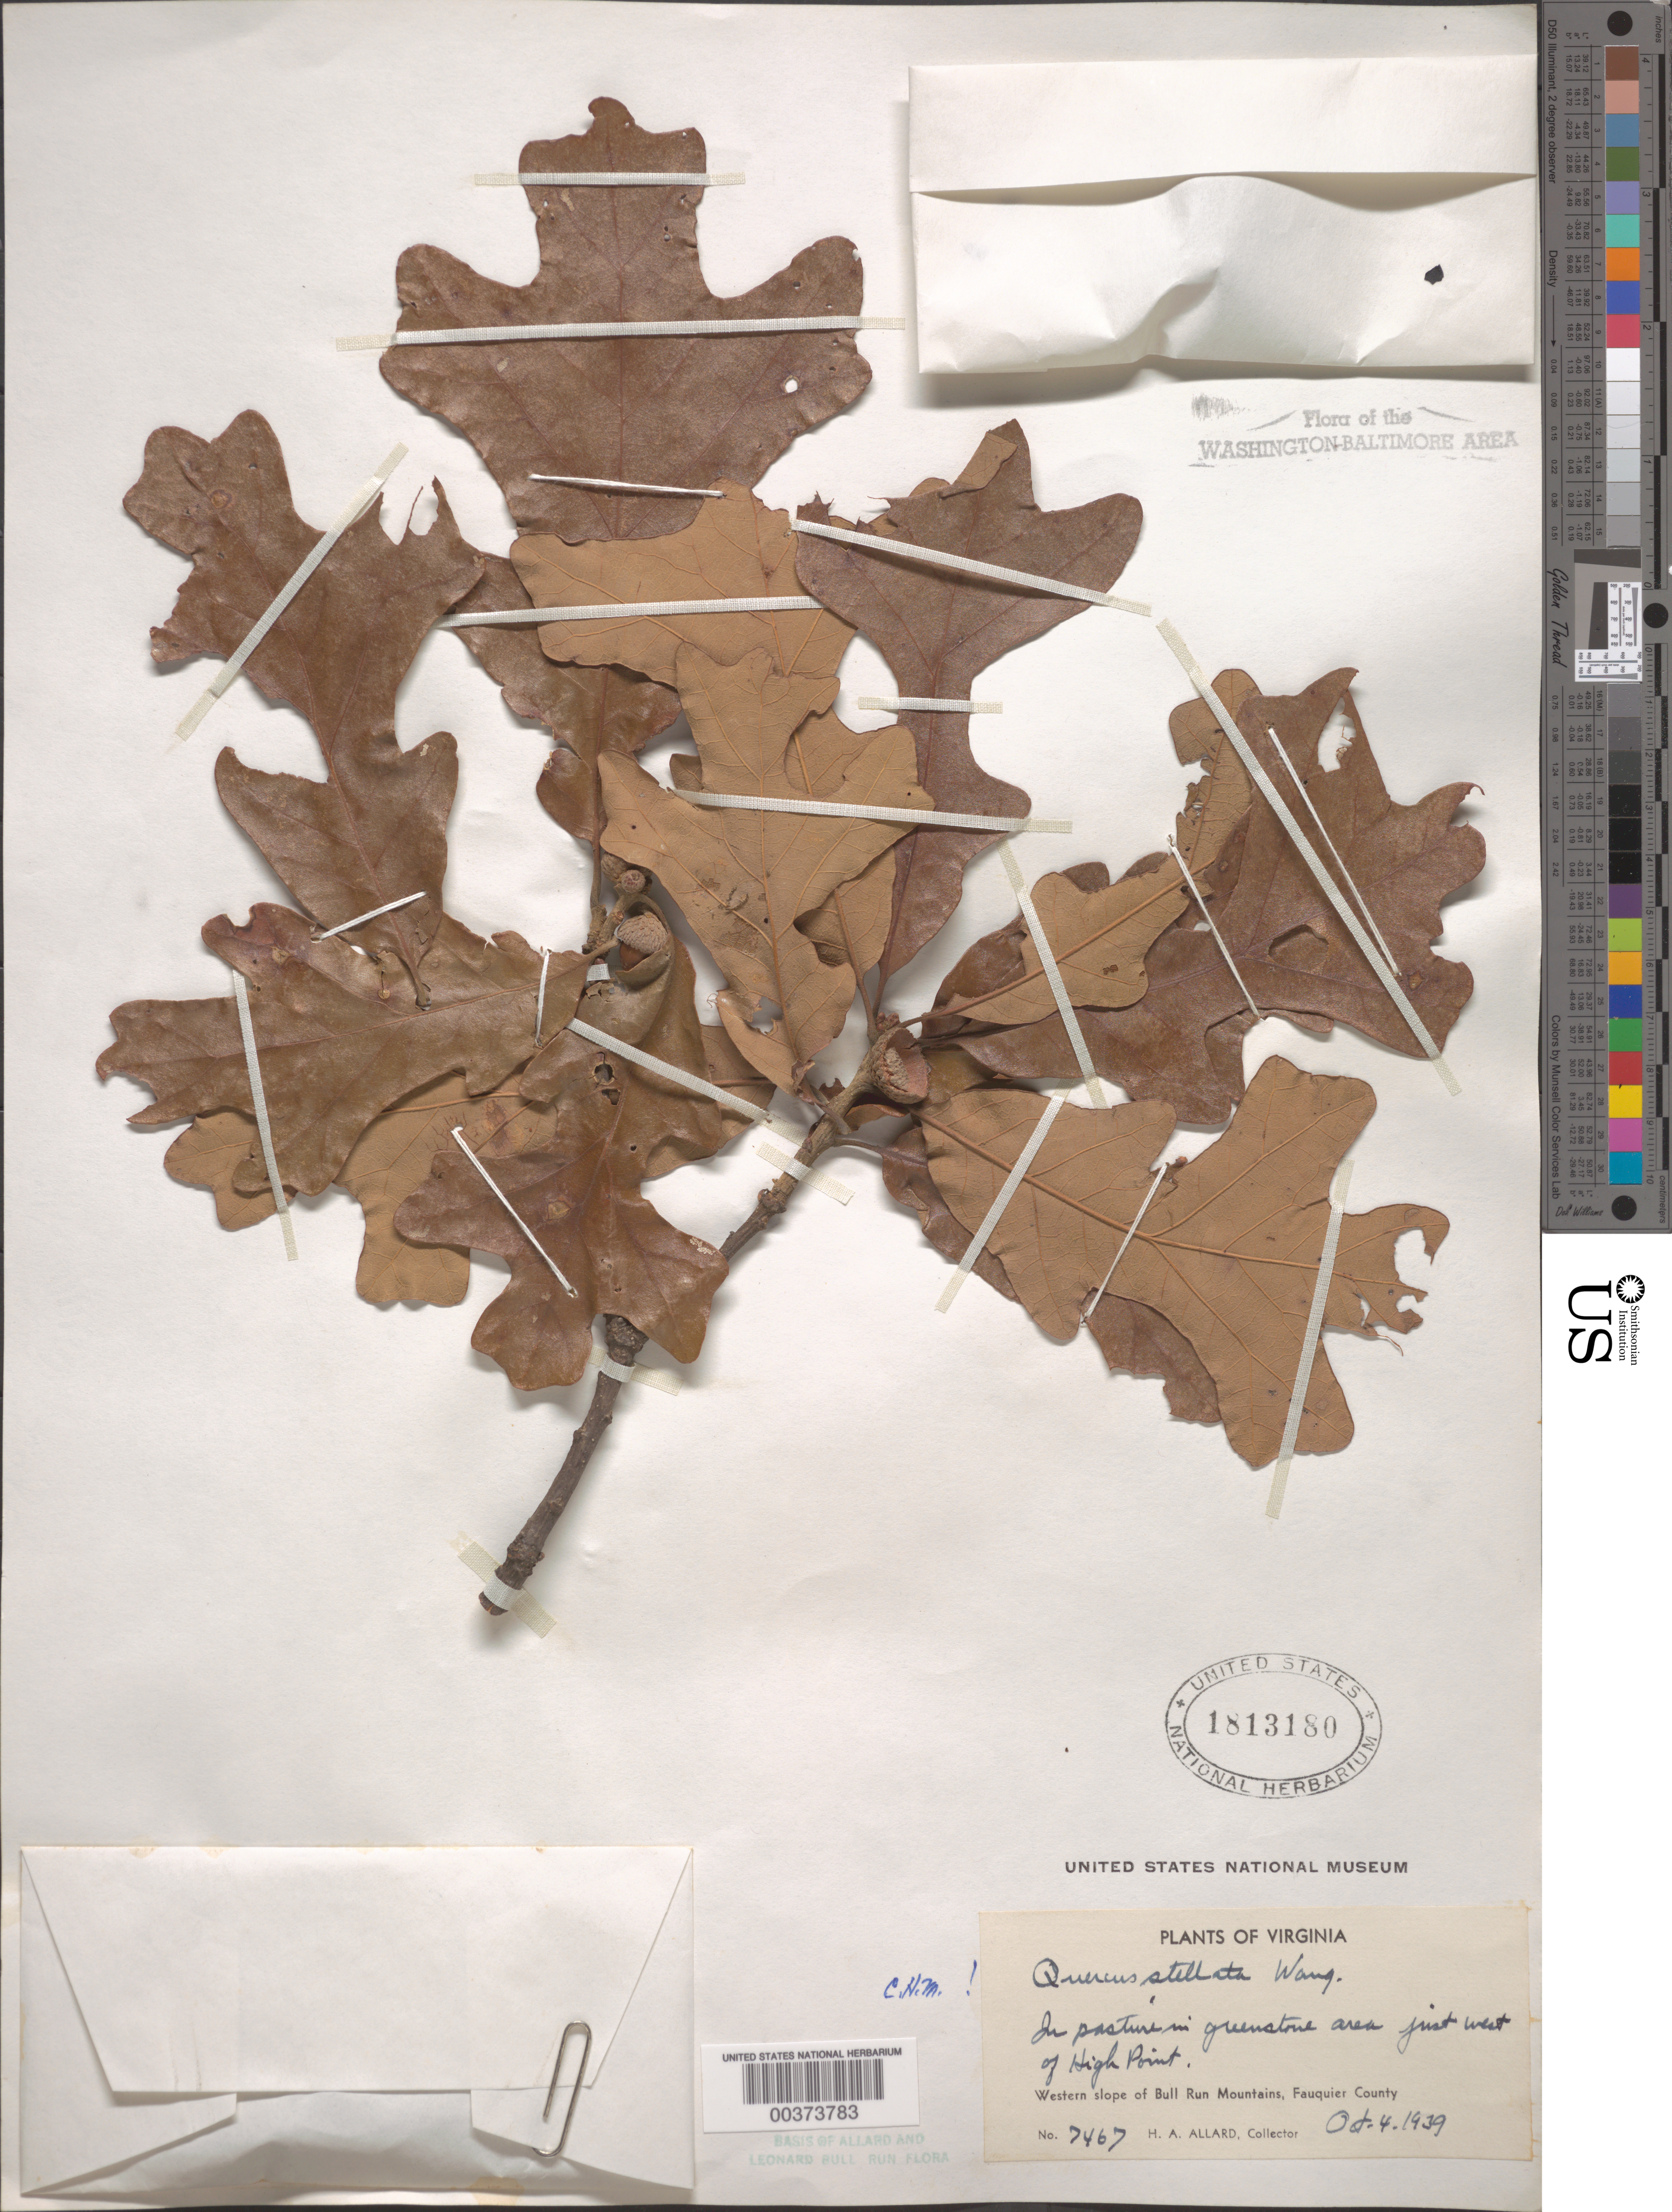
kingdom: Plantae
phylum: Tracheophyta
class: Magnoliopsida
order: Fagales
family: Fagaceae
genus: Quercus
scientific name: Quercus stellata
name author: Wangenh.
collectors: H. A. Allard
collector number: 7467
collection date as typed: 04 Oct 1939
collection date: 1939-10-04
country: United States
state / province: Virginia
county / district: Fauquier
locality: West of High Point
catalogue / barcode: US 1813180